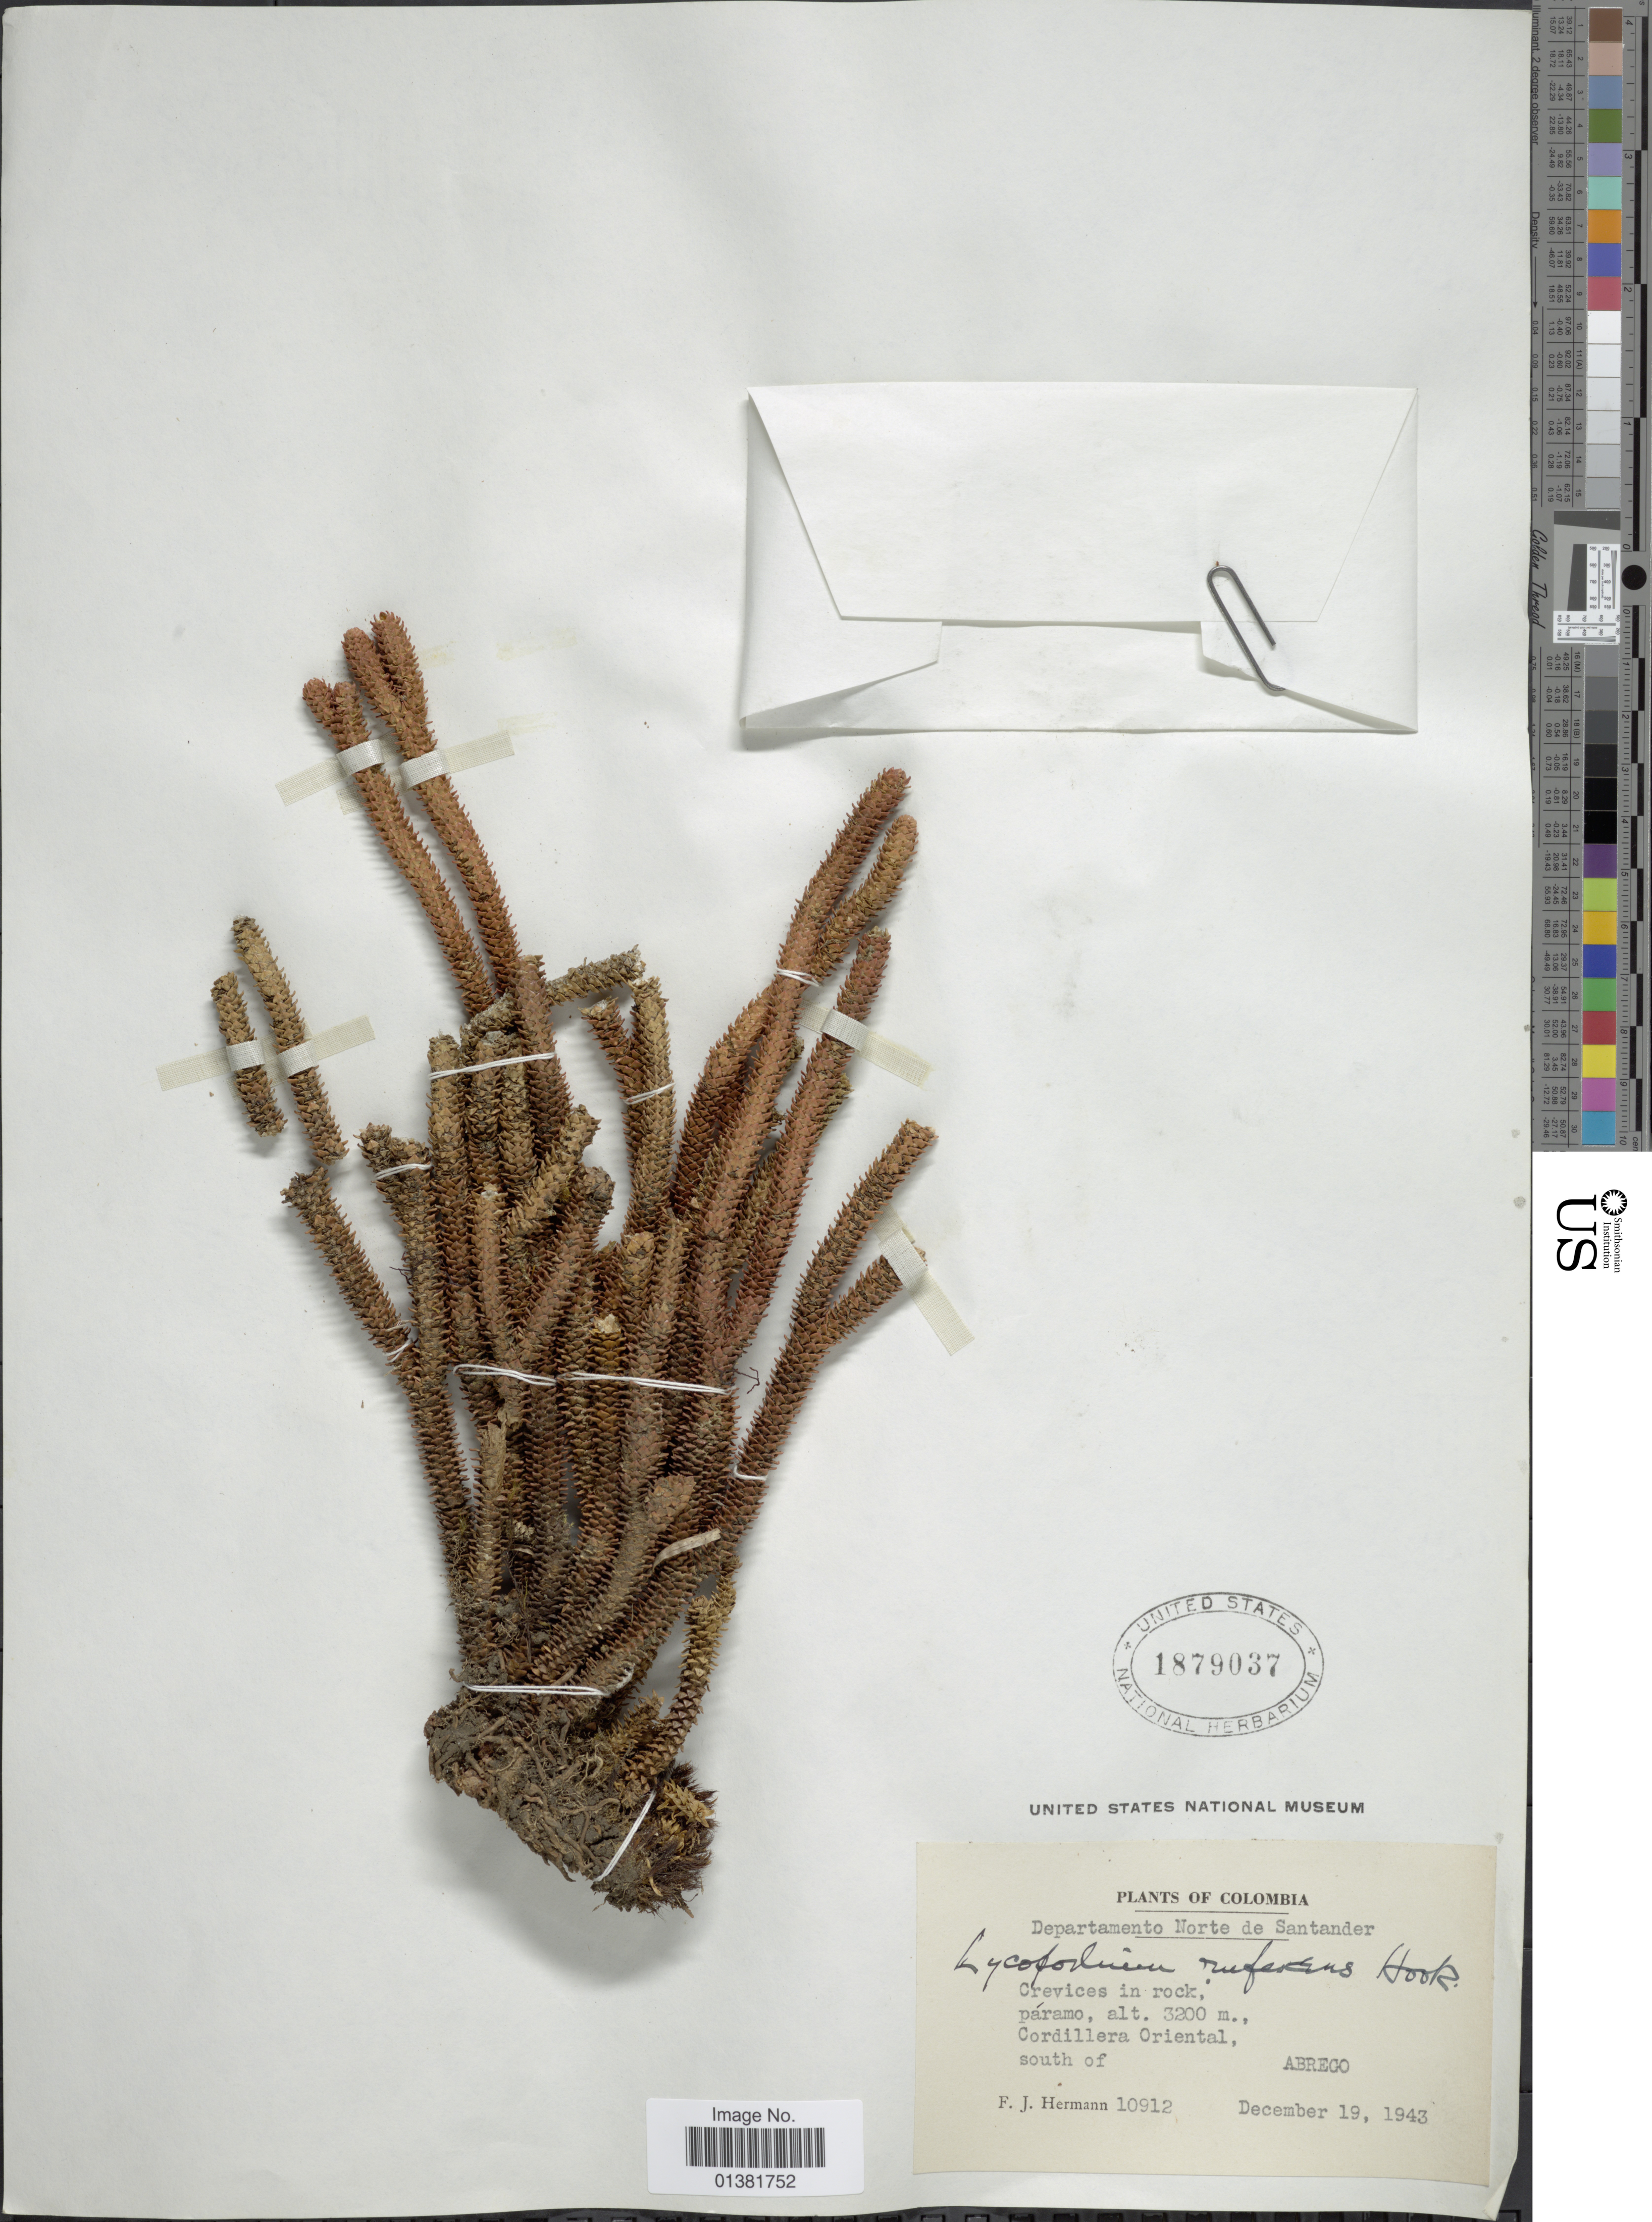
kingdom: Plantae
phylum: Tracheophyta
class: Lycopodiopsida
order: Lycopodiales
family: Lycopodiaceae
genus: Phlegmariurus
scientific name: Phlegmariurus brevifolius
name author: (Grev. & Hook.) B. Øllg.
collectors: F. J. Hermann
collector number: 10912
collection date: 1943-12-19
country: Colombia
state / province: Norte de Santander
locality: Crevices in rock páramo, Cordillera Oriental, south of Abrego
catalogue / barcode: US 1879037